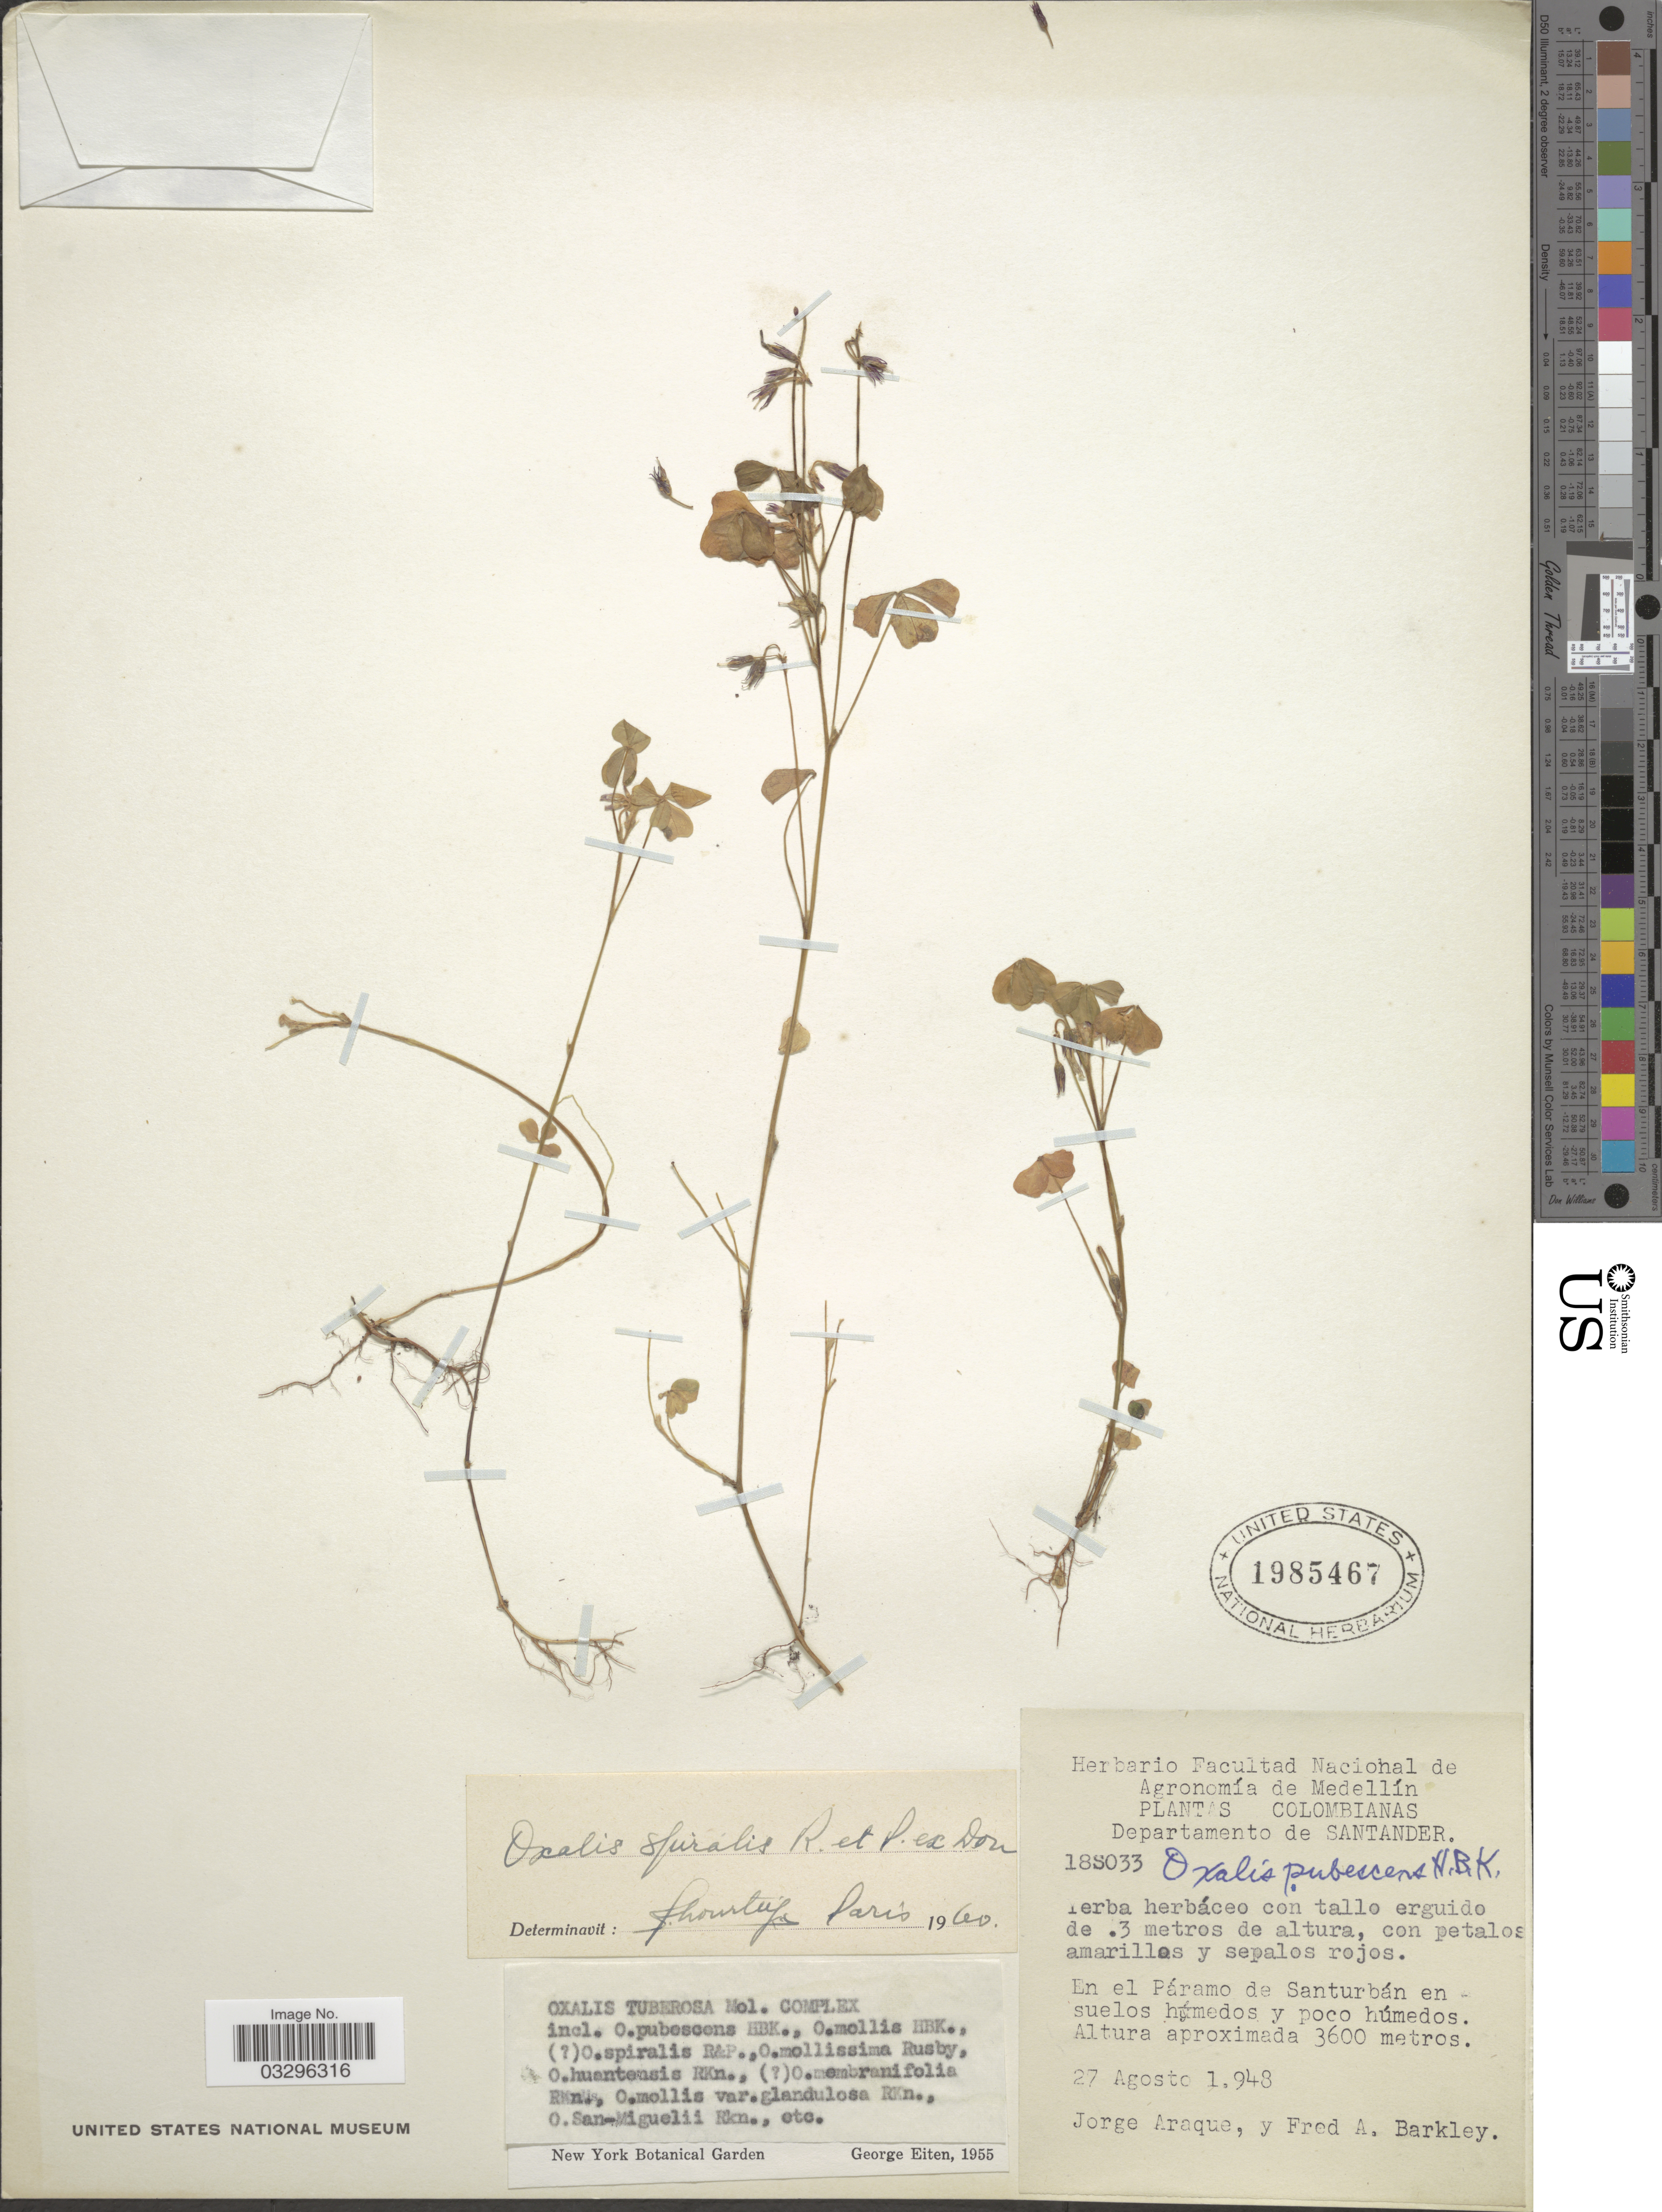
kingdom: Plantae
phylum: Tracheophyta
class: Magnoliopsida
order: Oxalidales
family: Oxalidaceae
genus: Oxalis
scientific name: Oxalis spiralis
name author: Ruiz & Pav. ex G. Don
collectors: J. Araque & F. A. Barkley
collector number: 18S033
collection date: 1948-08-27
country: Colombia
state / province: Santander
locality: Departamento de Santander. En el Páramo de Santurbán en suelos húmedos y poco húmedos.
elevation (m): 3600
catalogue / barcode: US 1985467